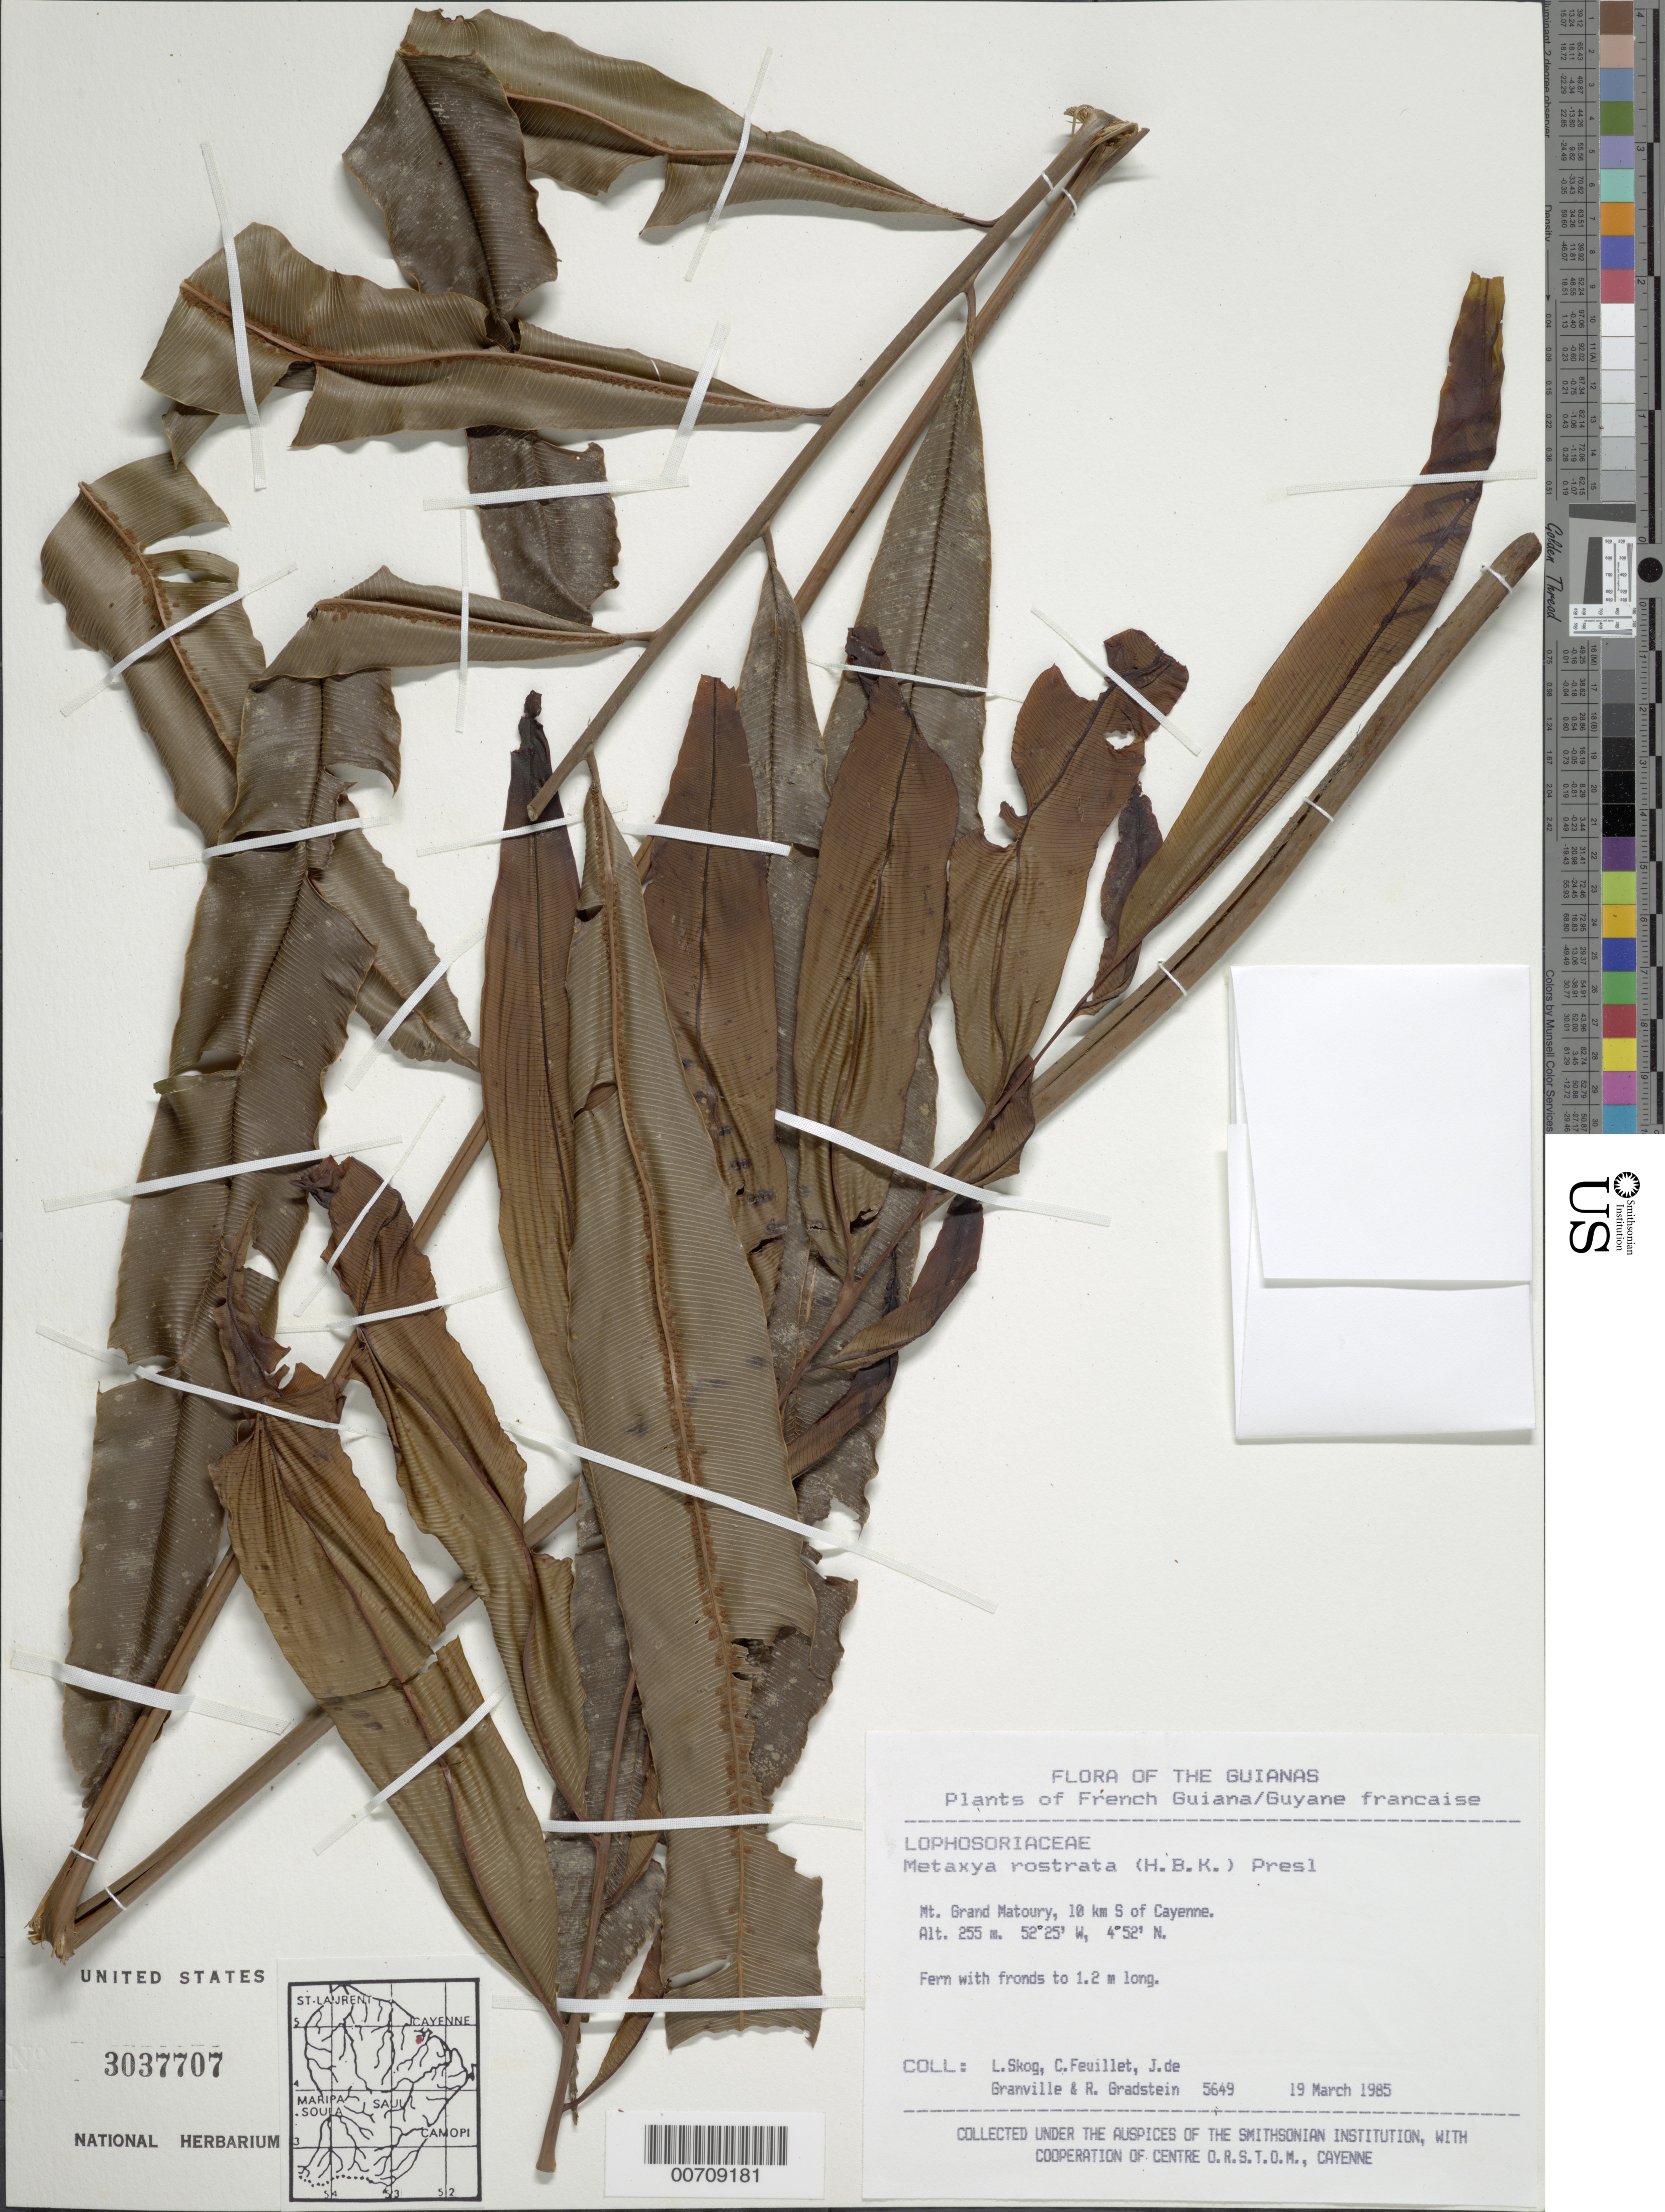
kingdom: Plantae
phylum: Tracheophyta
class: Polypodiopsida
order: Cyatheales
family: Metaxyaceae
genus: Metaxya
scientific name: Metaxya rostrata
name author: (Kunth) C. Presl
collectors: L. E. Skog, C. Feuillet, J.-J. de Granville & R. Gradstein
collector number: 5649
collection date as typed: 19 March 1985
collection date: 1985-03-19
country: French Guiana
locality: Mt. Grand Matoury, 10 km S of Cayenne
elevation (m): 255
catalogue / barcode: US 3037707